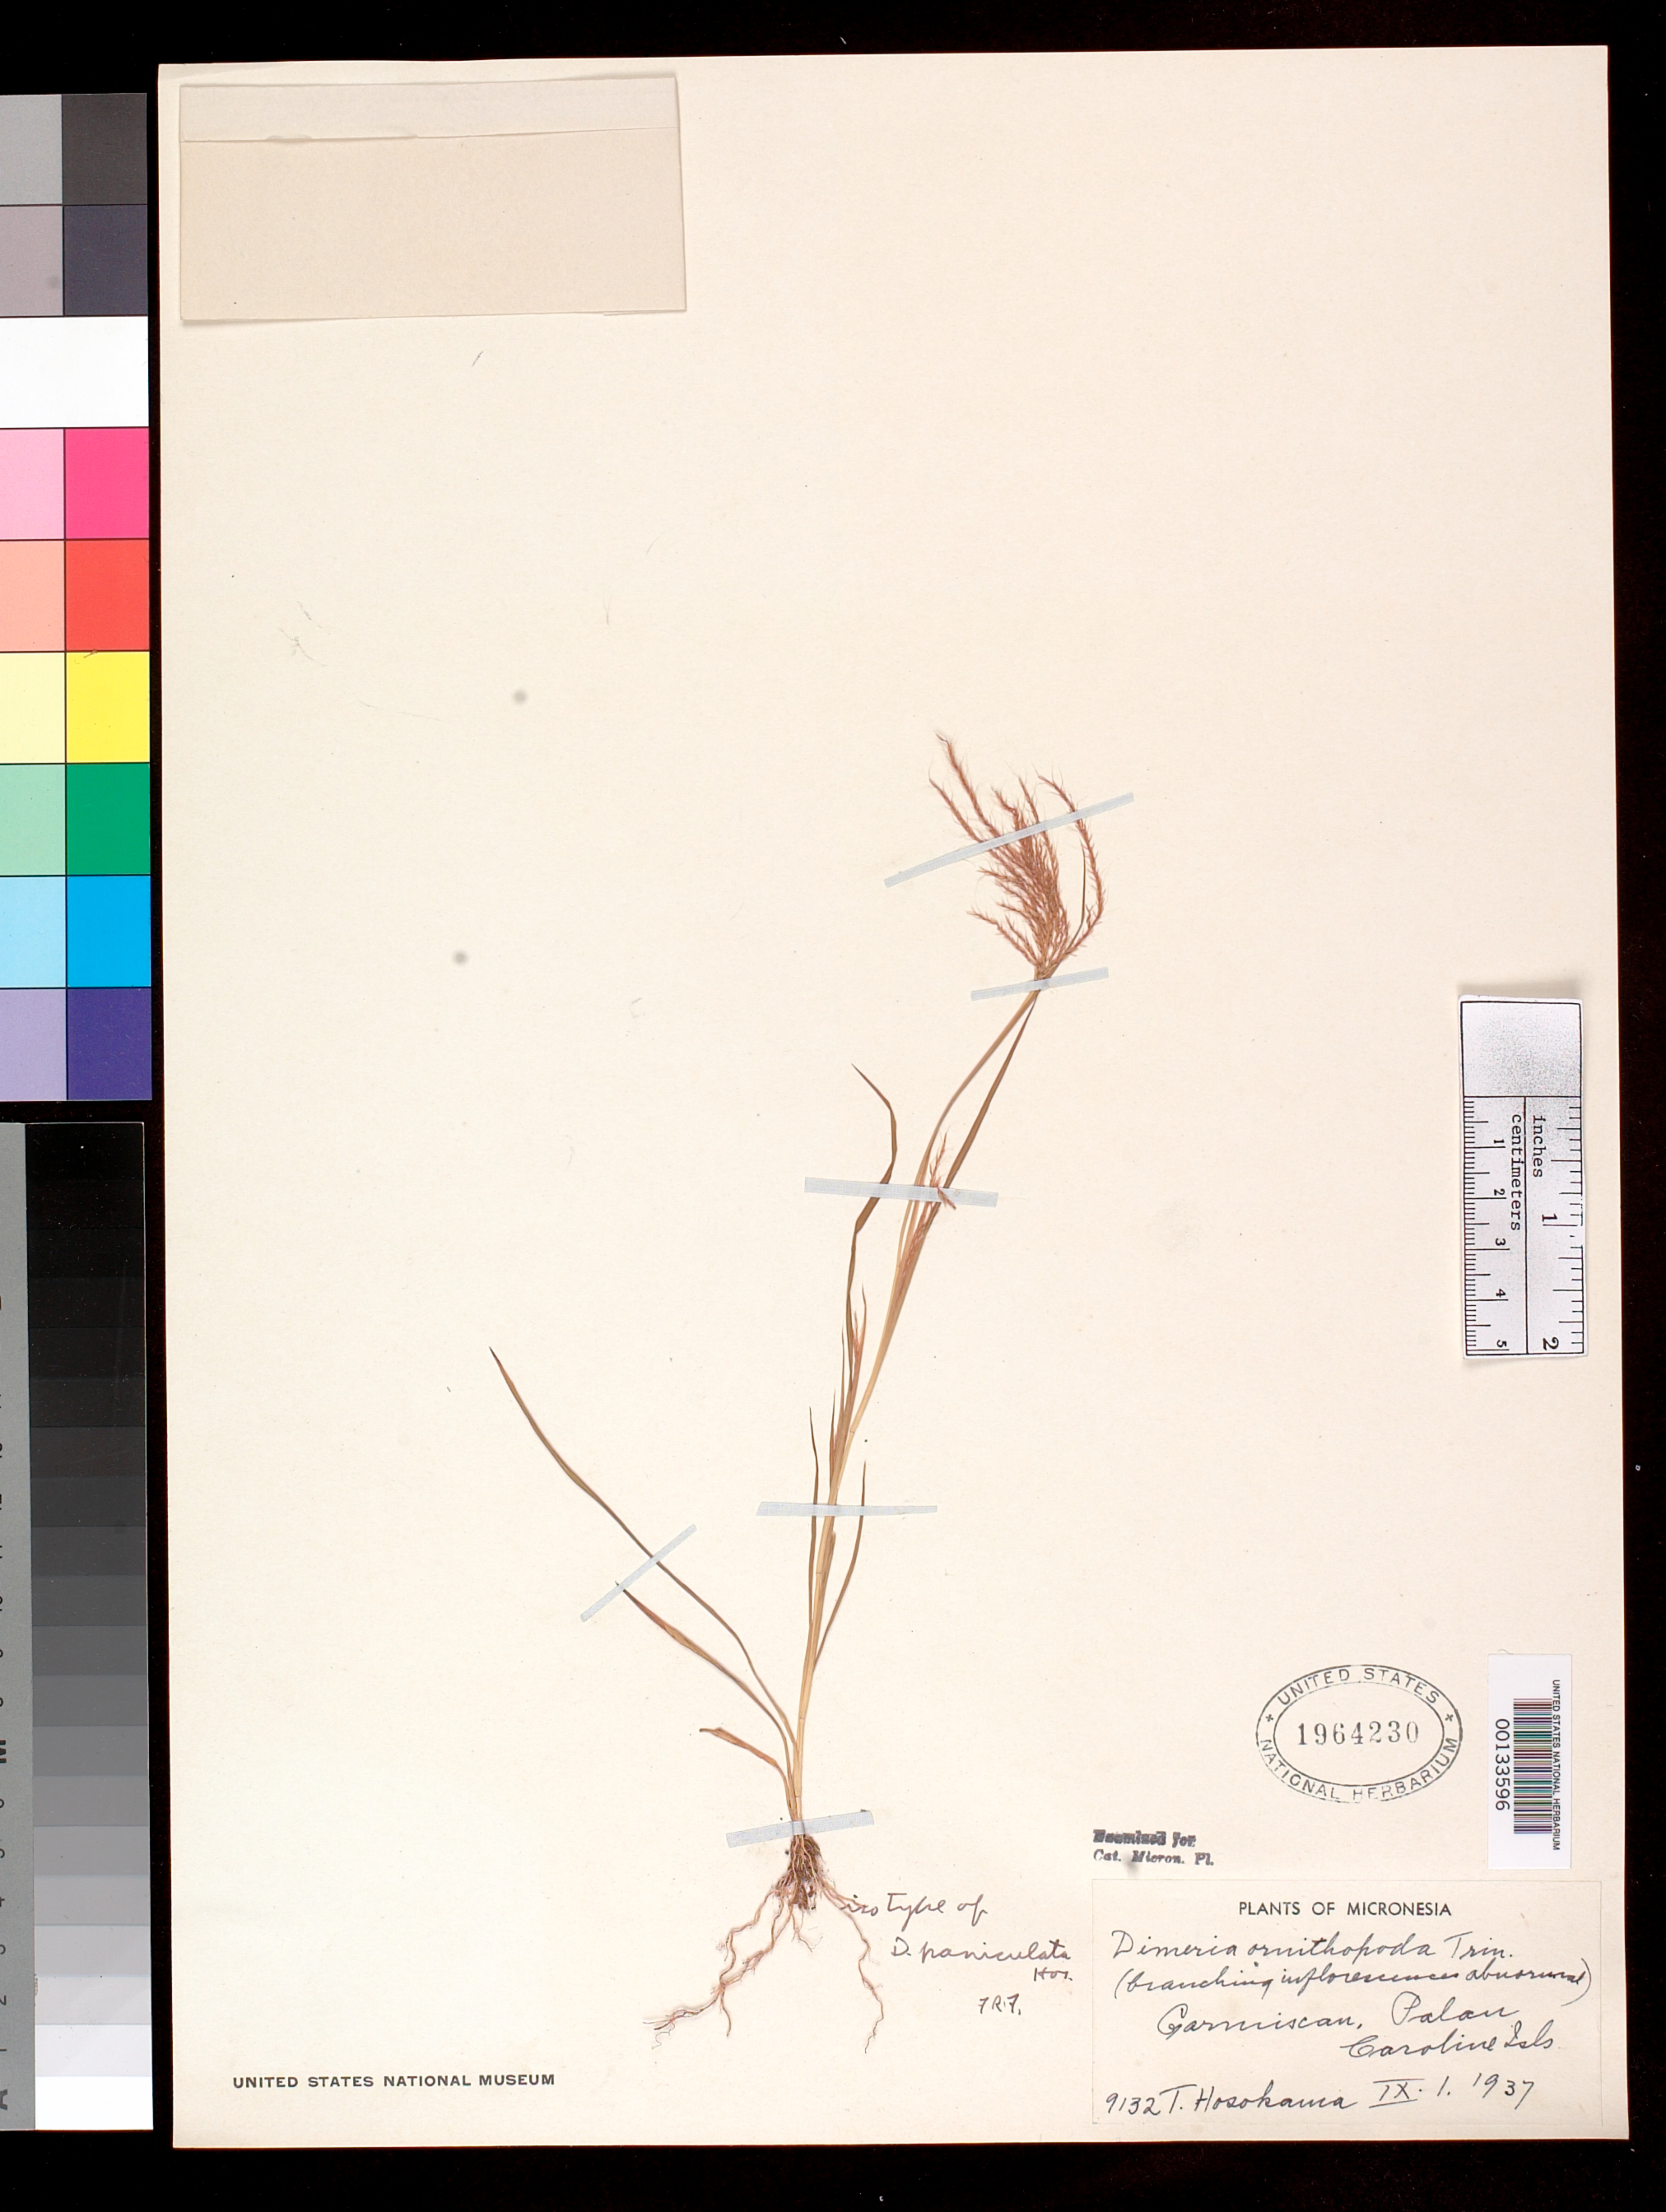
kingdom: Plantae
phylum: Tracheophyta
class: Liliopsida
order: Poales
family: Poaceae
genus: Dimeria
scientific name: Dimeria paniculata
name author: Masam.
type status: Isotype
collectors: T. Hosokawa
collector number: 9132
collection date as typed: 01 Sep 1937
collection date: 1937-09-01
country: Palau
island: Babeldaob [Babelthuap]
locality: Garniscan.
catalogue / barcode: US 1964230